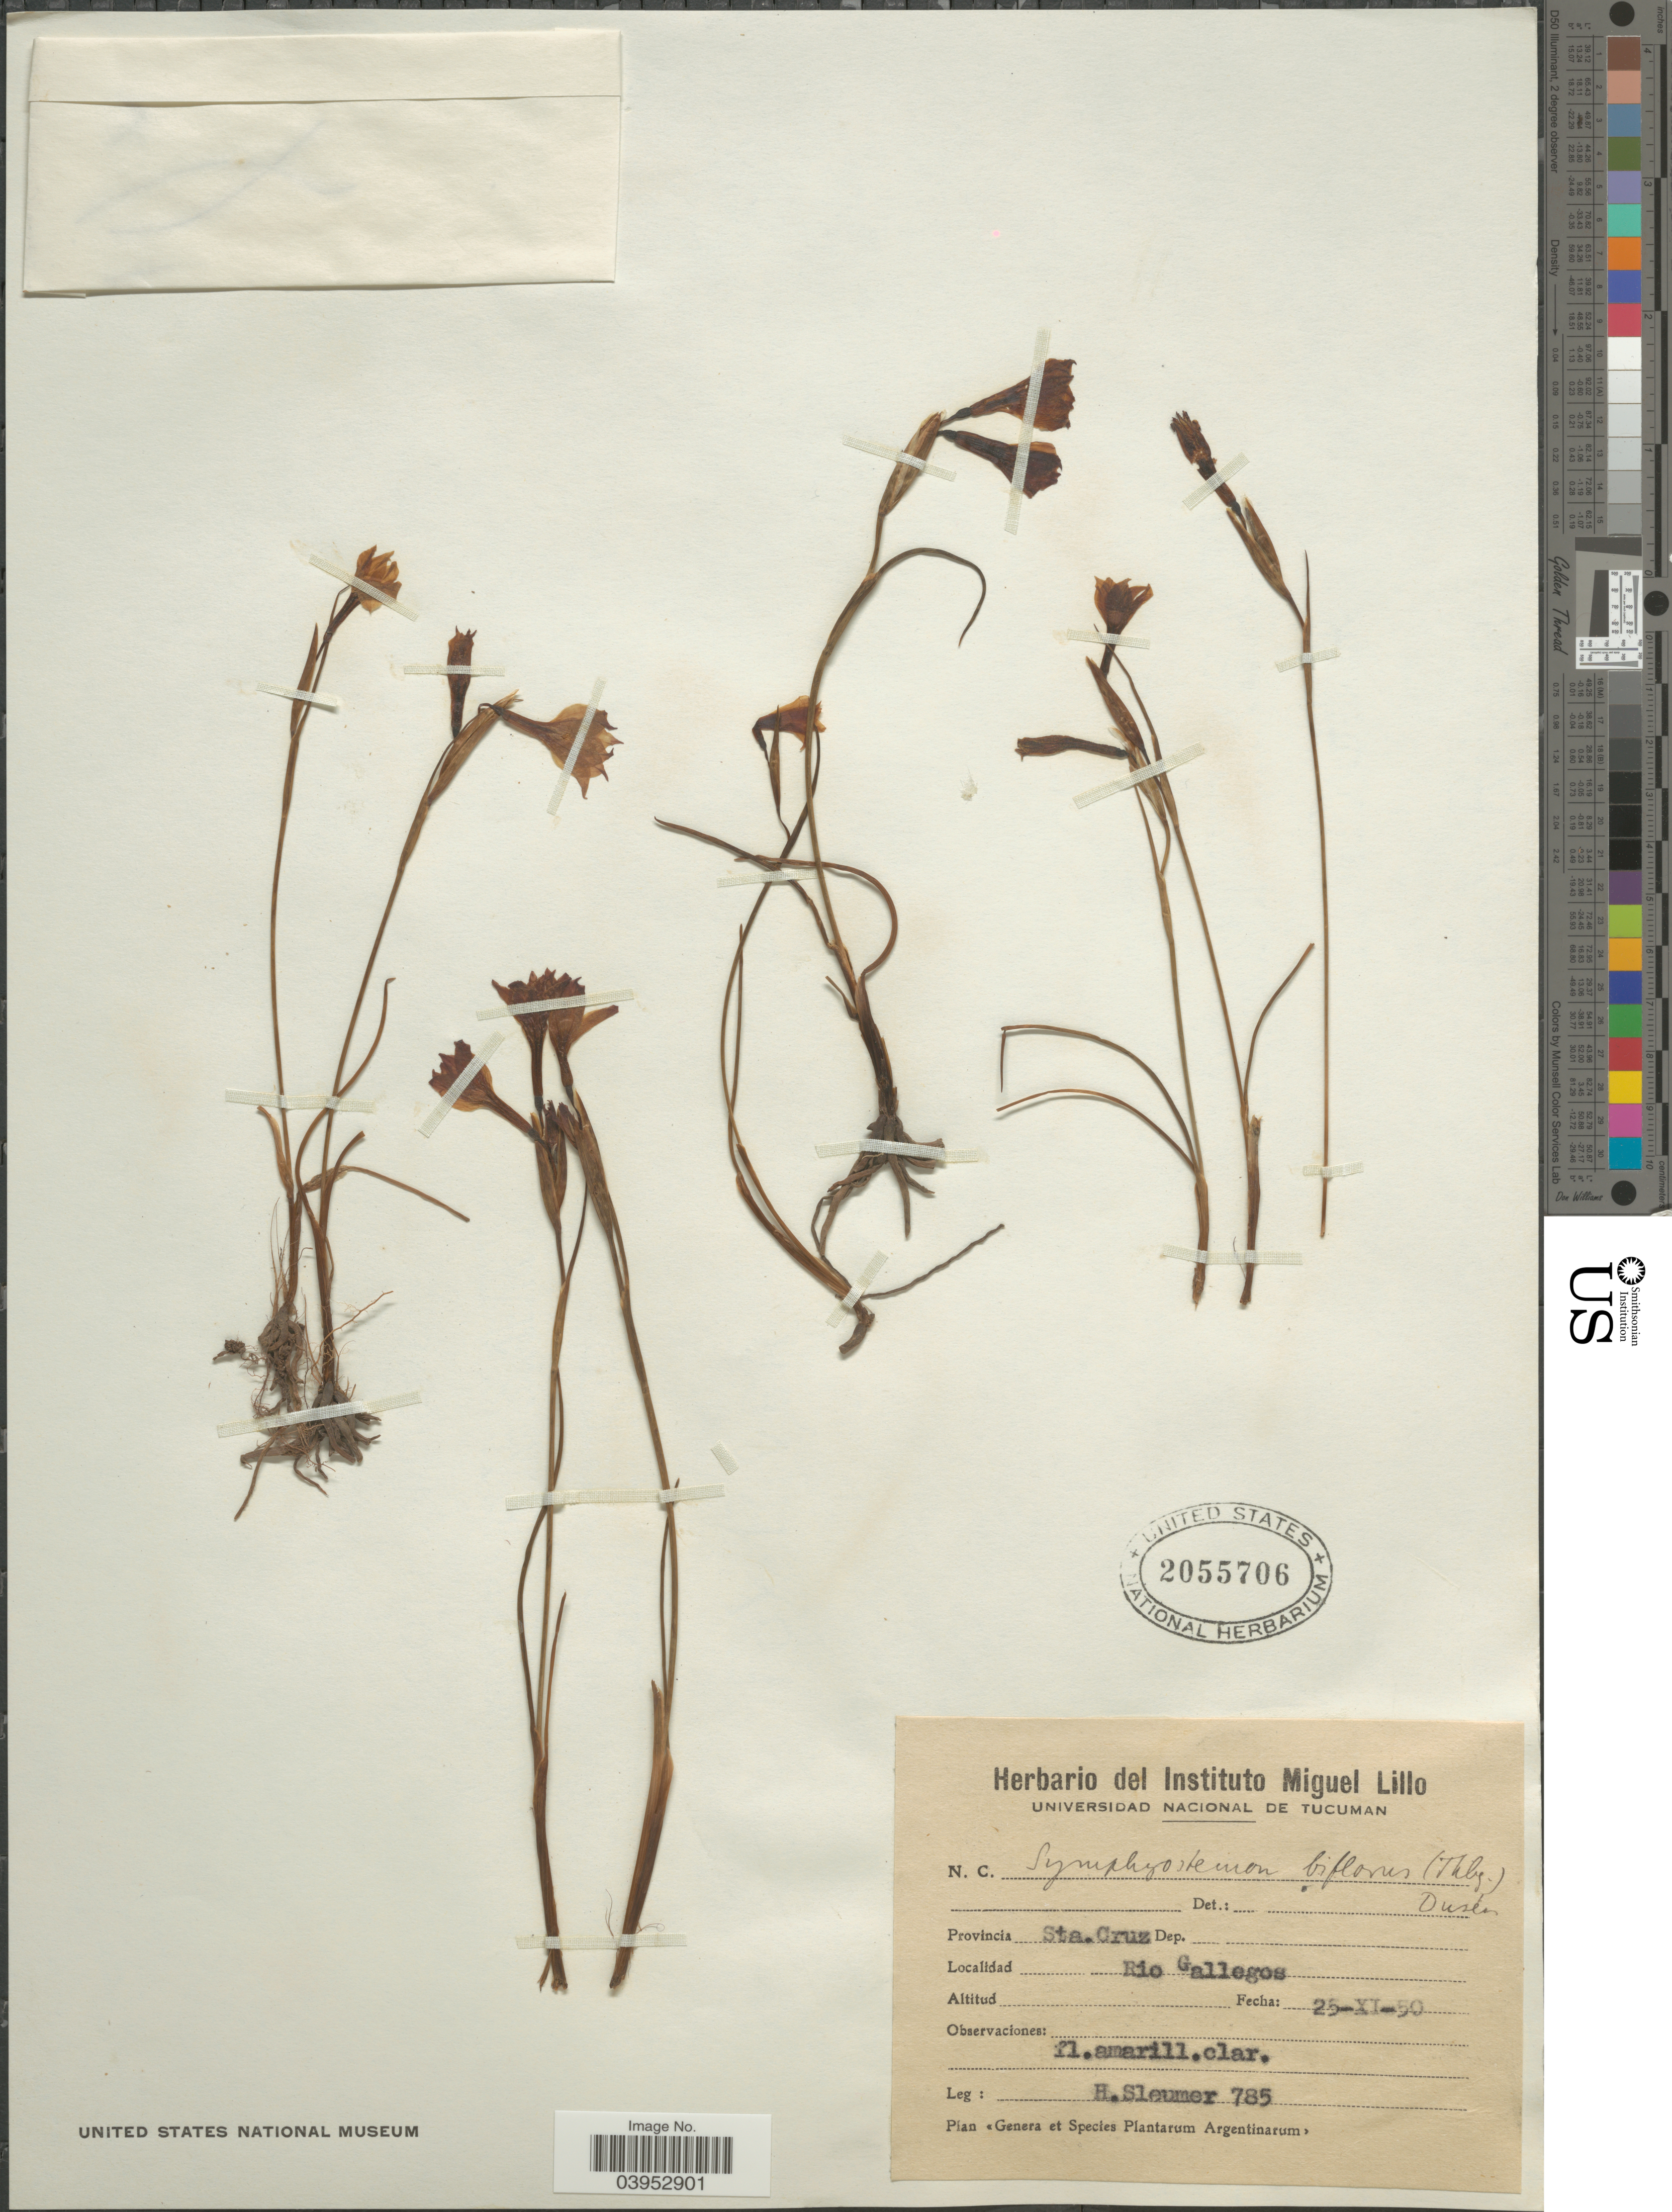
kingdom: Plantae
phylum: Tracheophyta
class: Liliopsida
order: Asparagales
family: Iridaceae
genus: Olsynium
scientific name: Olsynium biflorum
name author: (Thunb.) Goldblatt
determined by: Strong, Mark T., (BOT), Smithsonian Institution - National Museum of Natural History (UNITED STATES)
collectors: H. O. Sleumer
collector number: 785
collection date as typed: Transcribed d/m/y: 25/11/50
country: Argentina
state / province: Santa Cruz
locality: Rio Gallegos.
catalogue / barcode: US 2055706